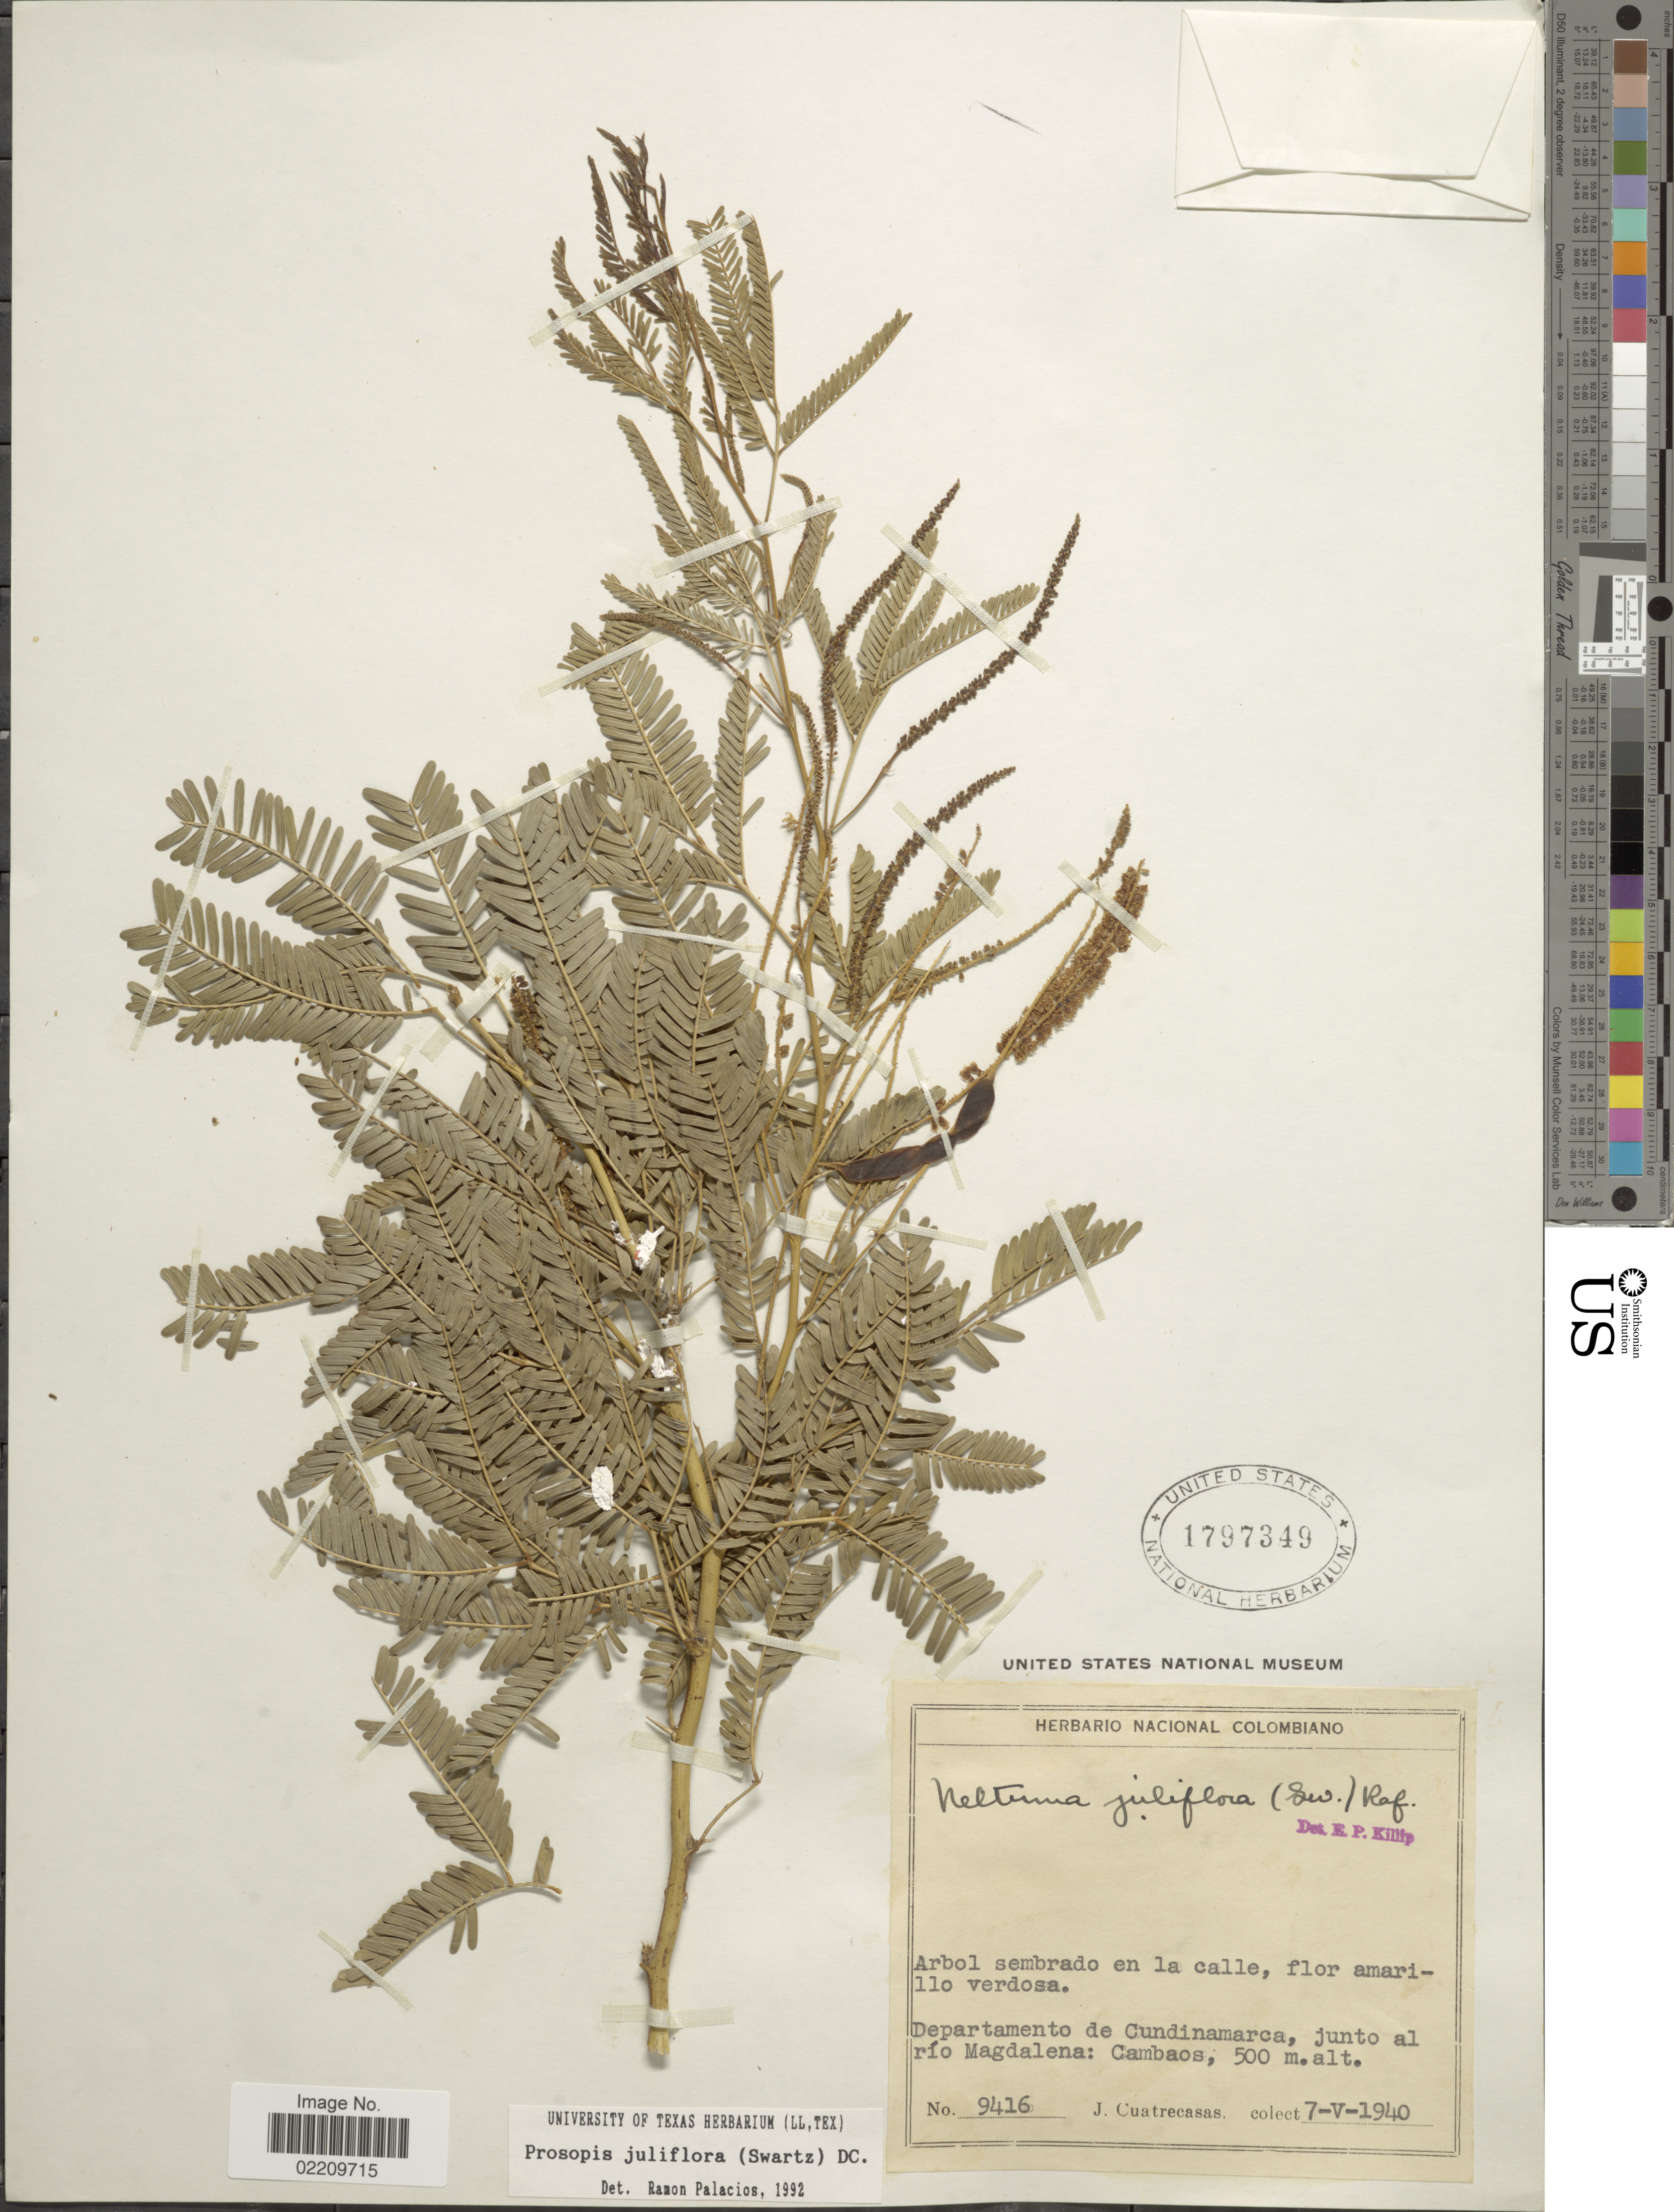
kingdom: Plantae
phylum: Tracheophyta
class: Magnoliopsida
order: Fabales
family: Fabaceae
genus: Neltuma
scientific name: Neltuma juliflora var. juliflora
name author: (Sw.) Raf.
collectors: J. Cuatrecasas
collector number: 9416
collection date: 1940-05-07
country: Colombia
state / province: Cundinamarca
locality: Departamento de Cundinamarca, junto al río Magdalena: Cambaos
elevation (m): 500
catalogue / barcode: US 1797349